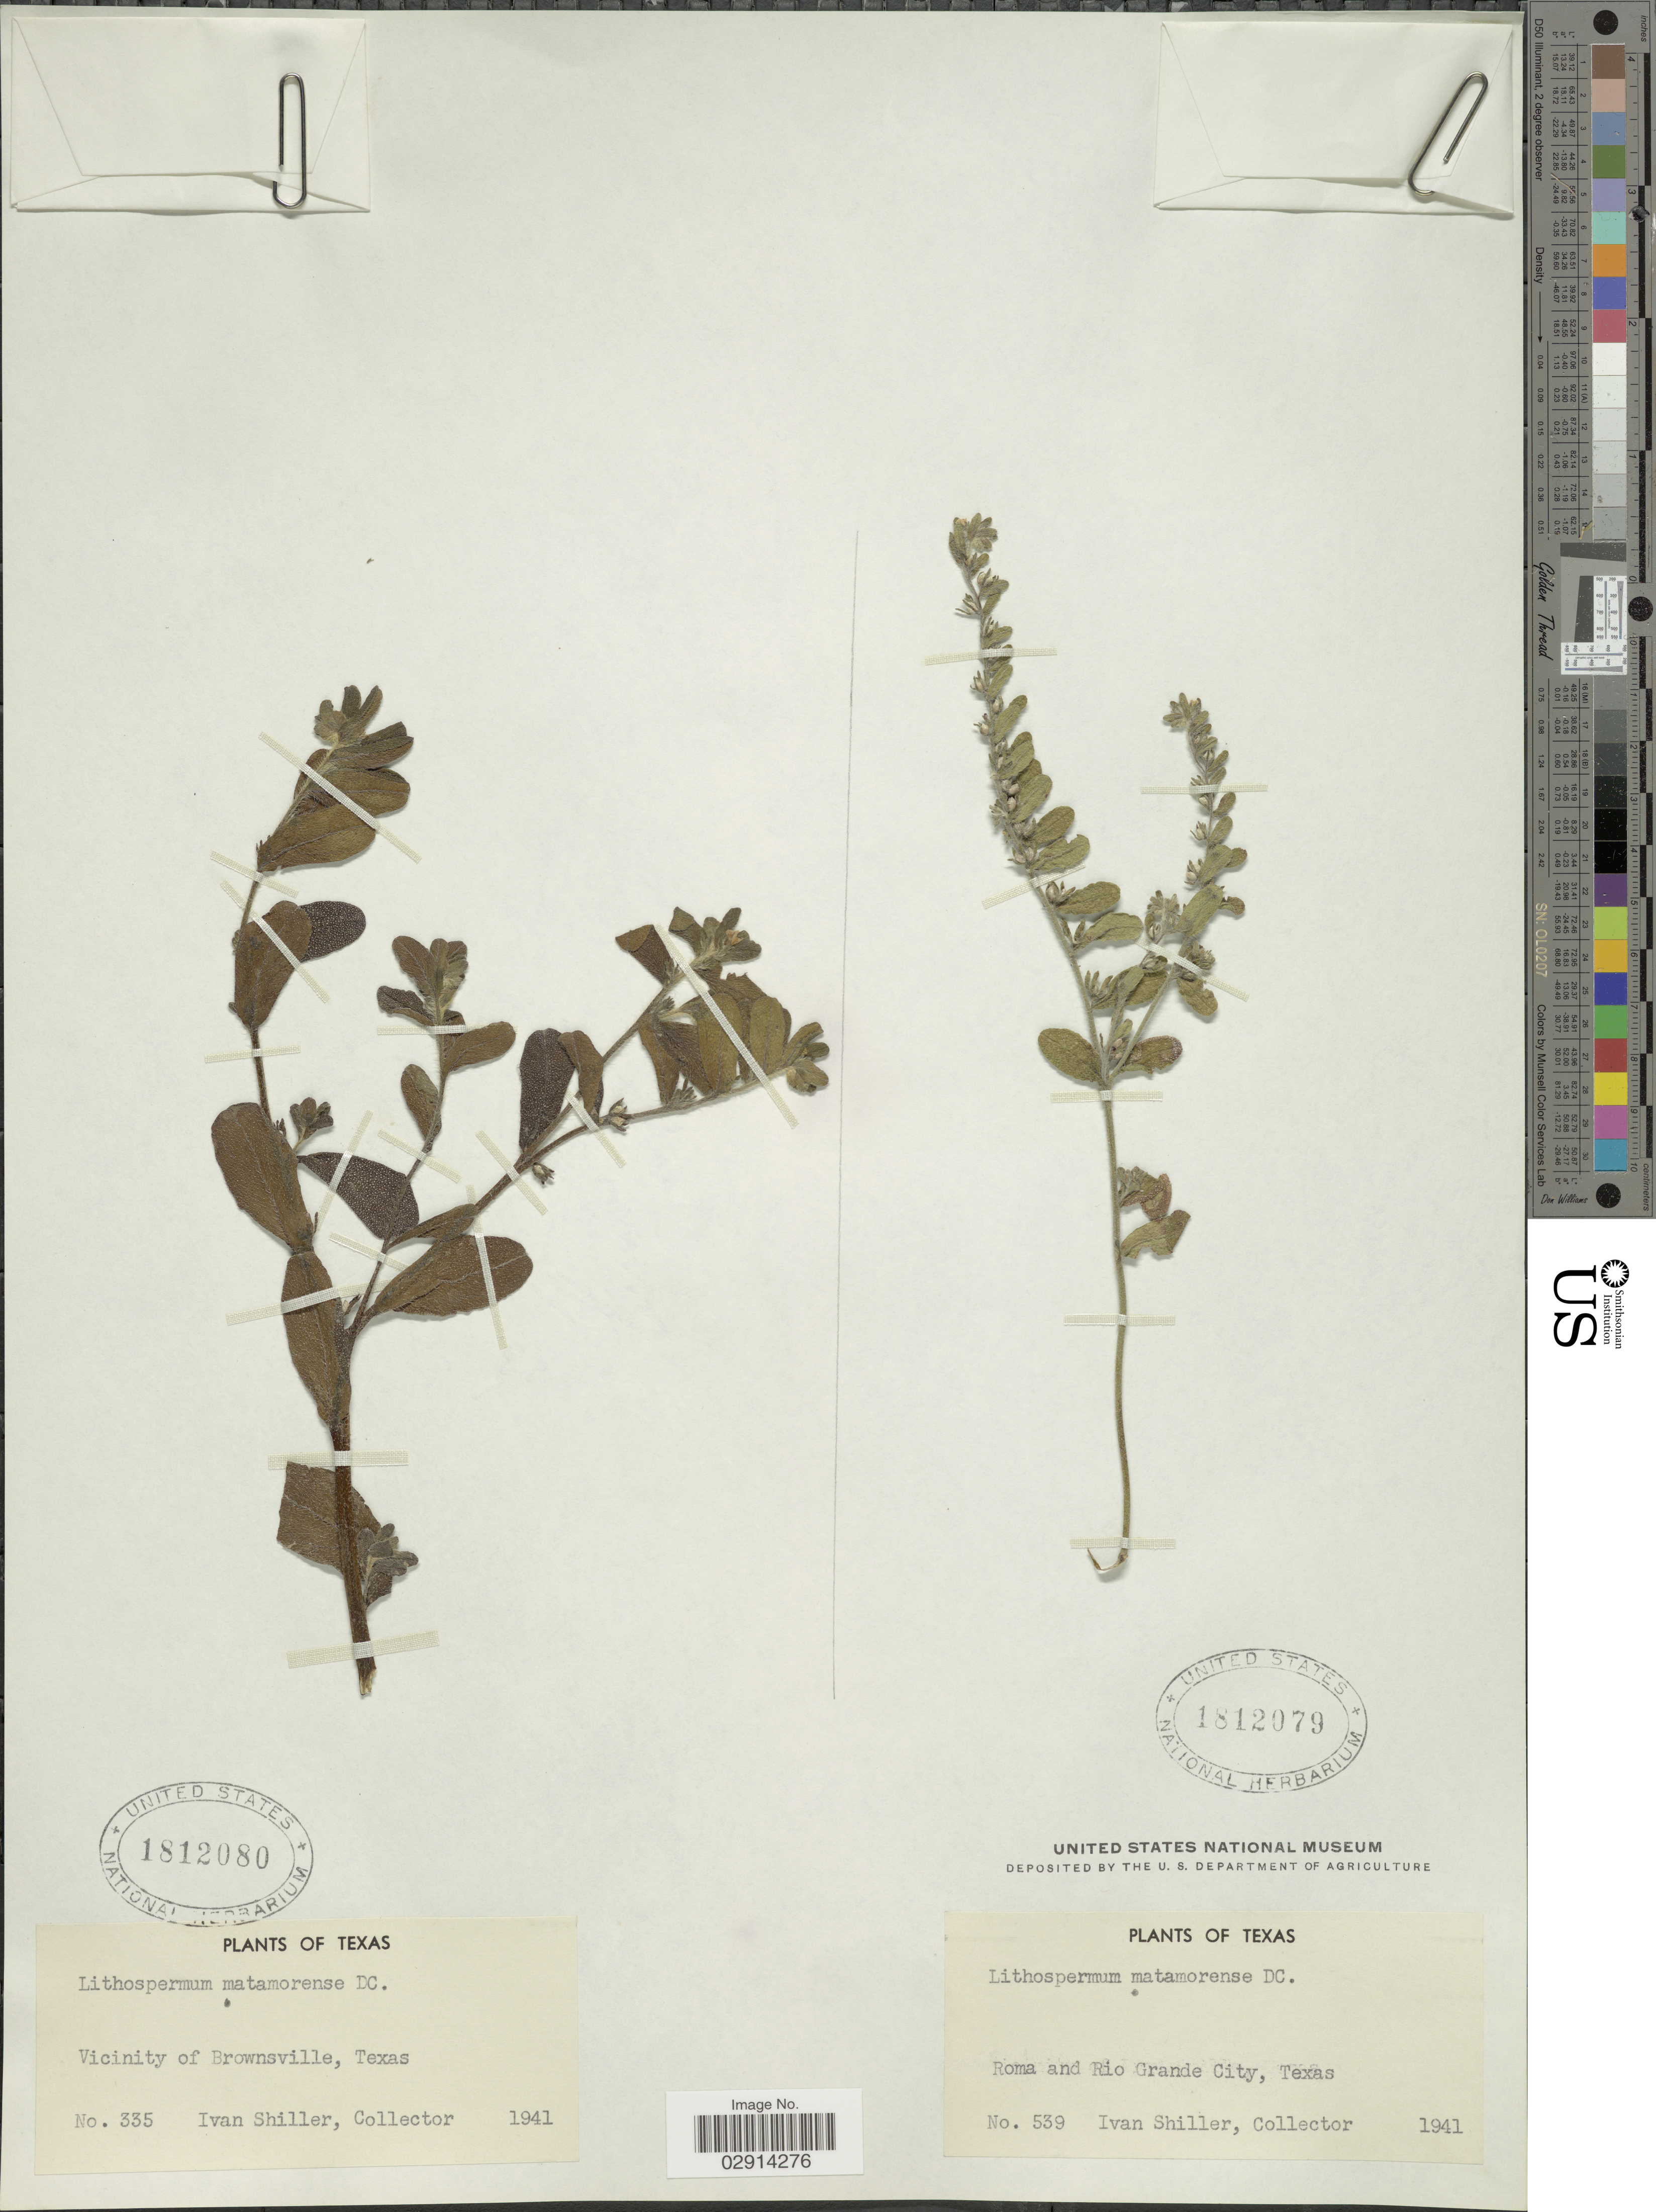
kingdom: Plantae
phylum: Tracheophyta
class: Magnoliopsida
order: Boraginales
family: Boraginaceae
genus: Lithospermum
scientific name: Lithospermum matamorense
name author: A. DC. in DC.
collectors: I. Shiller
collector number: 539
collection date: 1941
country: United States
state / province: Texas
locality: Roma and Rio Grande City.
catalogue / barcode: US 1812079-2